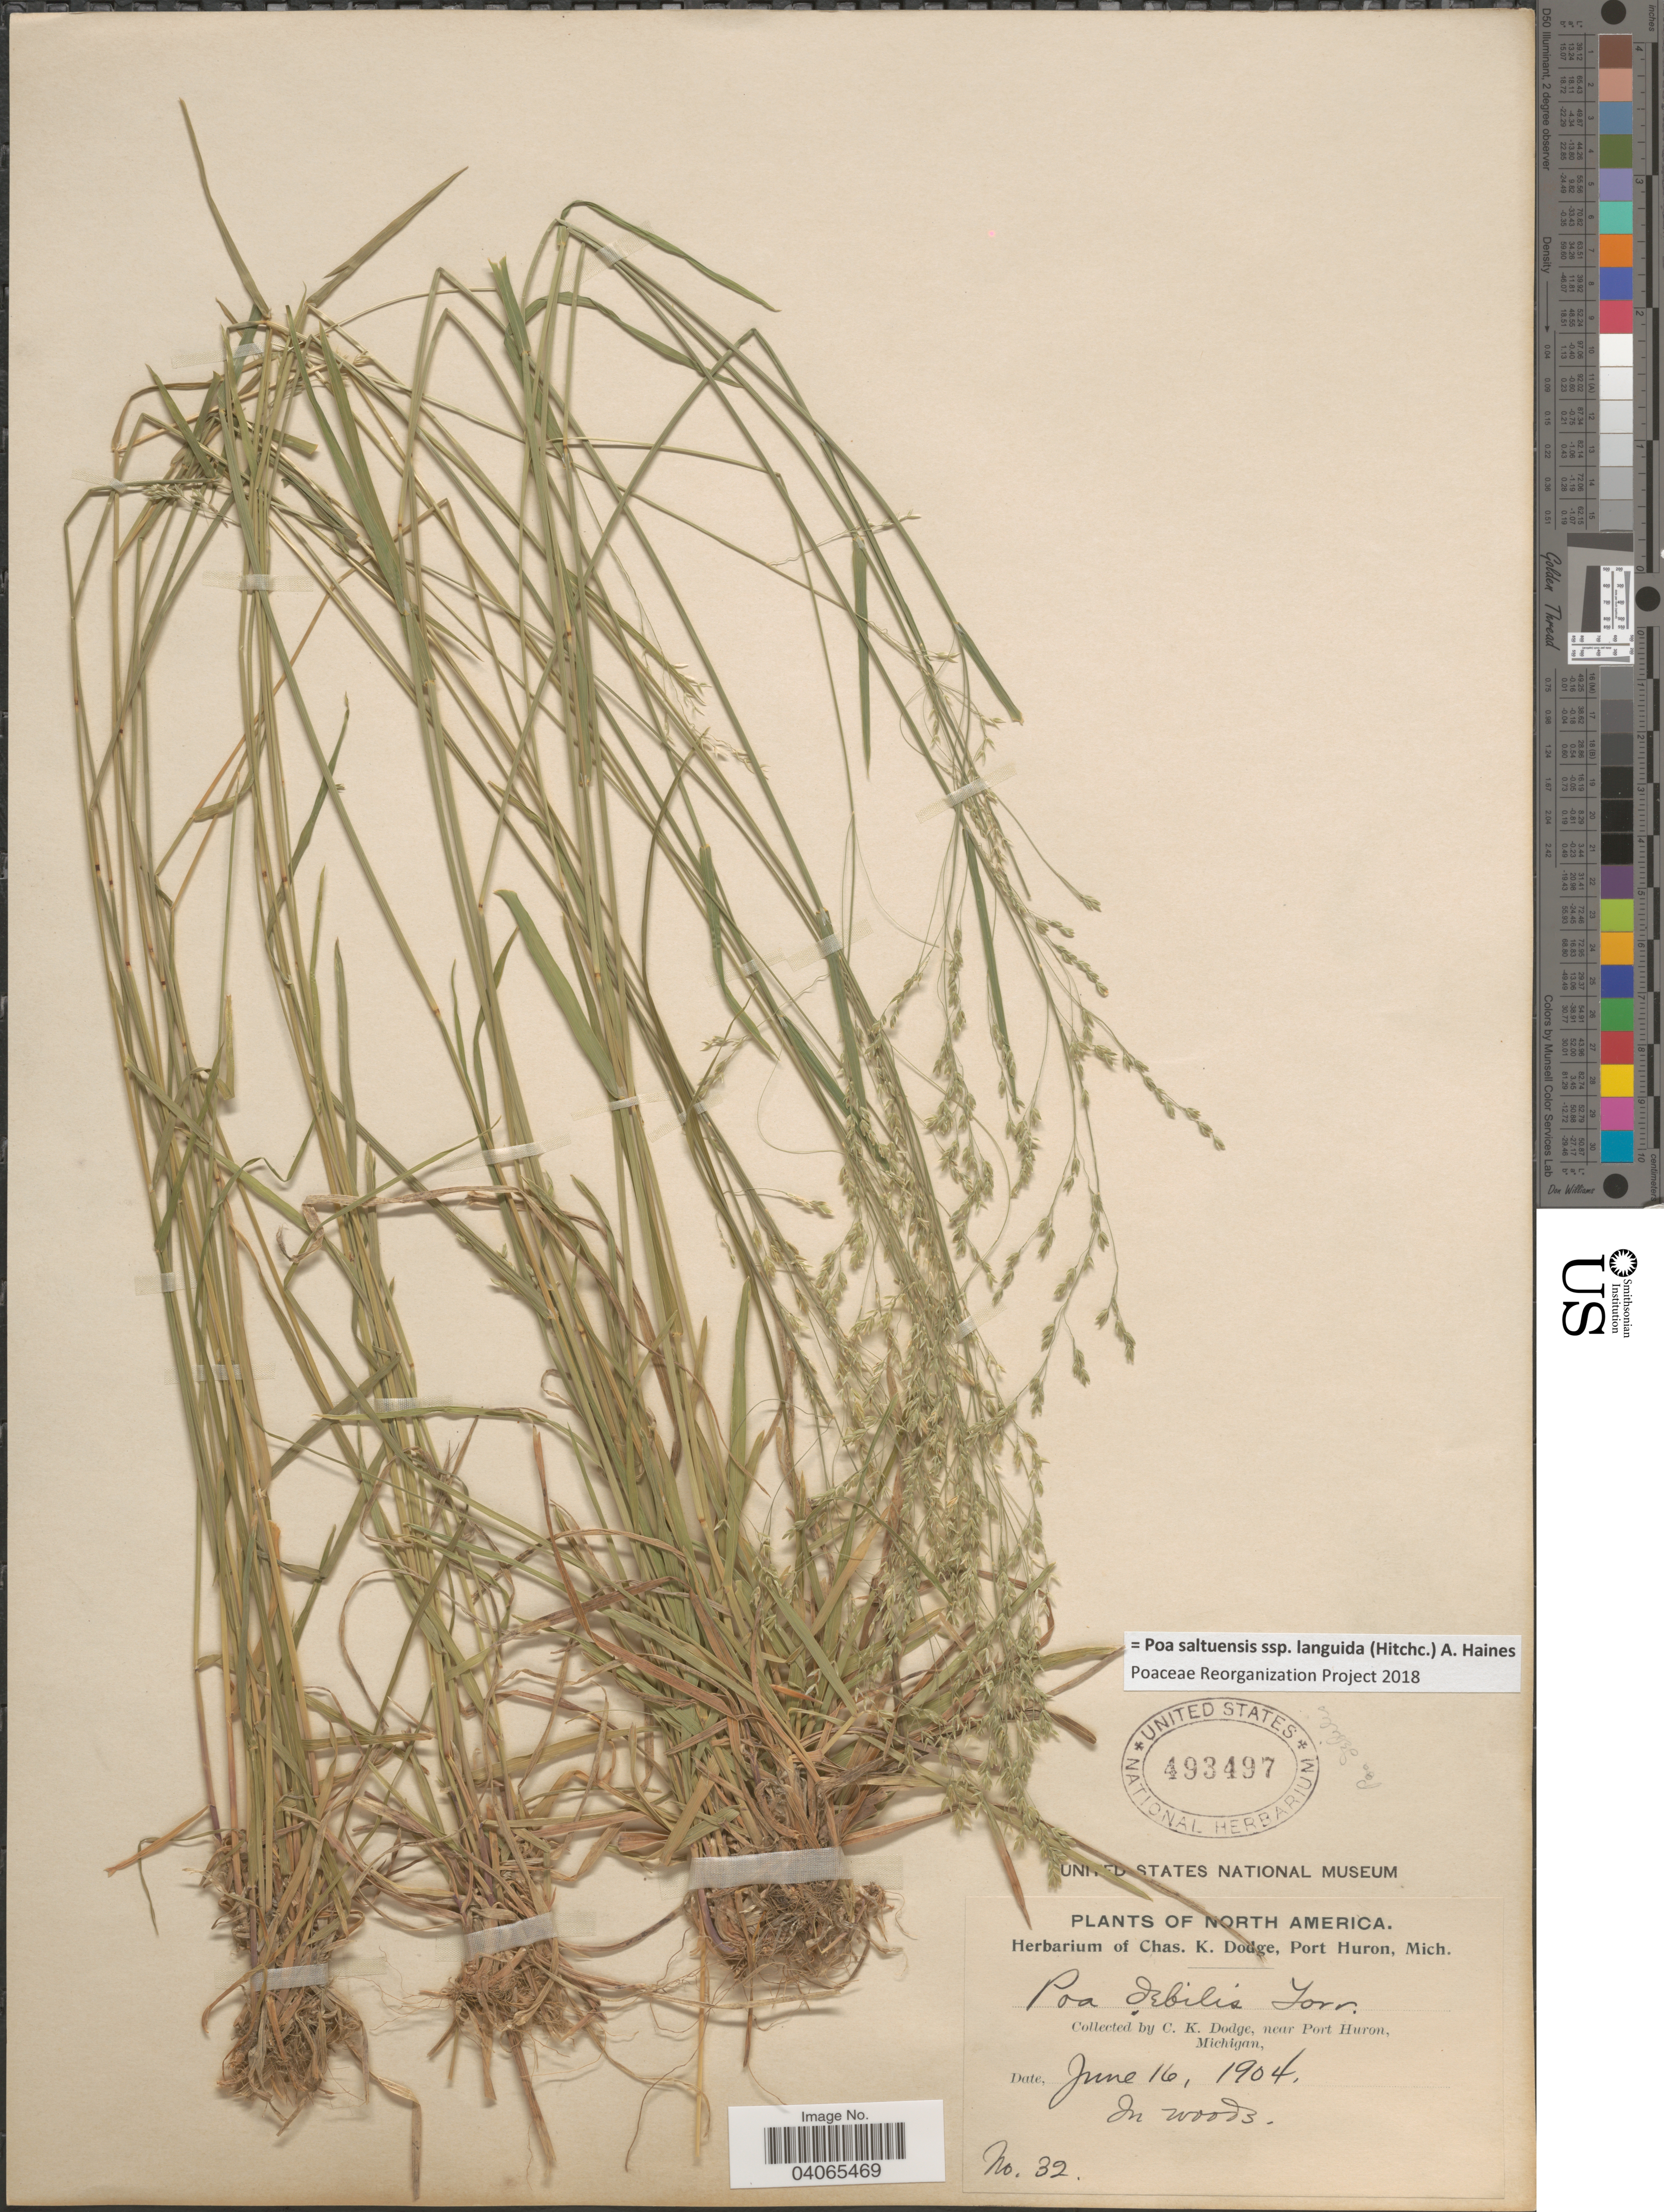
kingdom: Plantae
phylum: Tracheophyta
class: Liliopsida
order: Poales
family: Poaceae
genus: Poa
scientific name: Poa saltuensis subsp. languida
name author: (Hitchc.) A. Haines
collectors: C. Dodge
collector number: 32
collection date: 1904-06-16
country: United States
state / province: Michigan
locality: Near Port Huron.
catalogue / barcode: US 493497